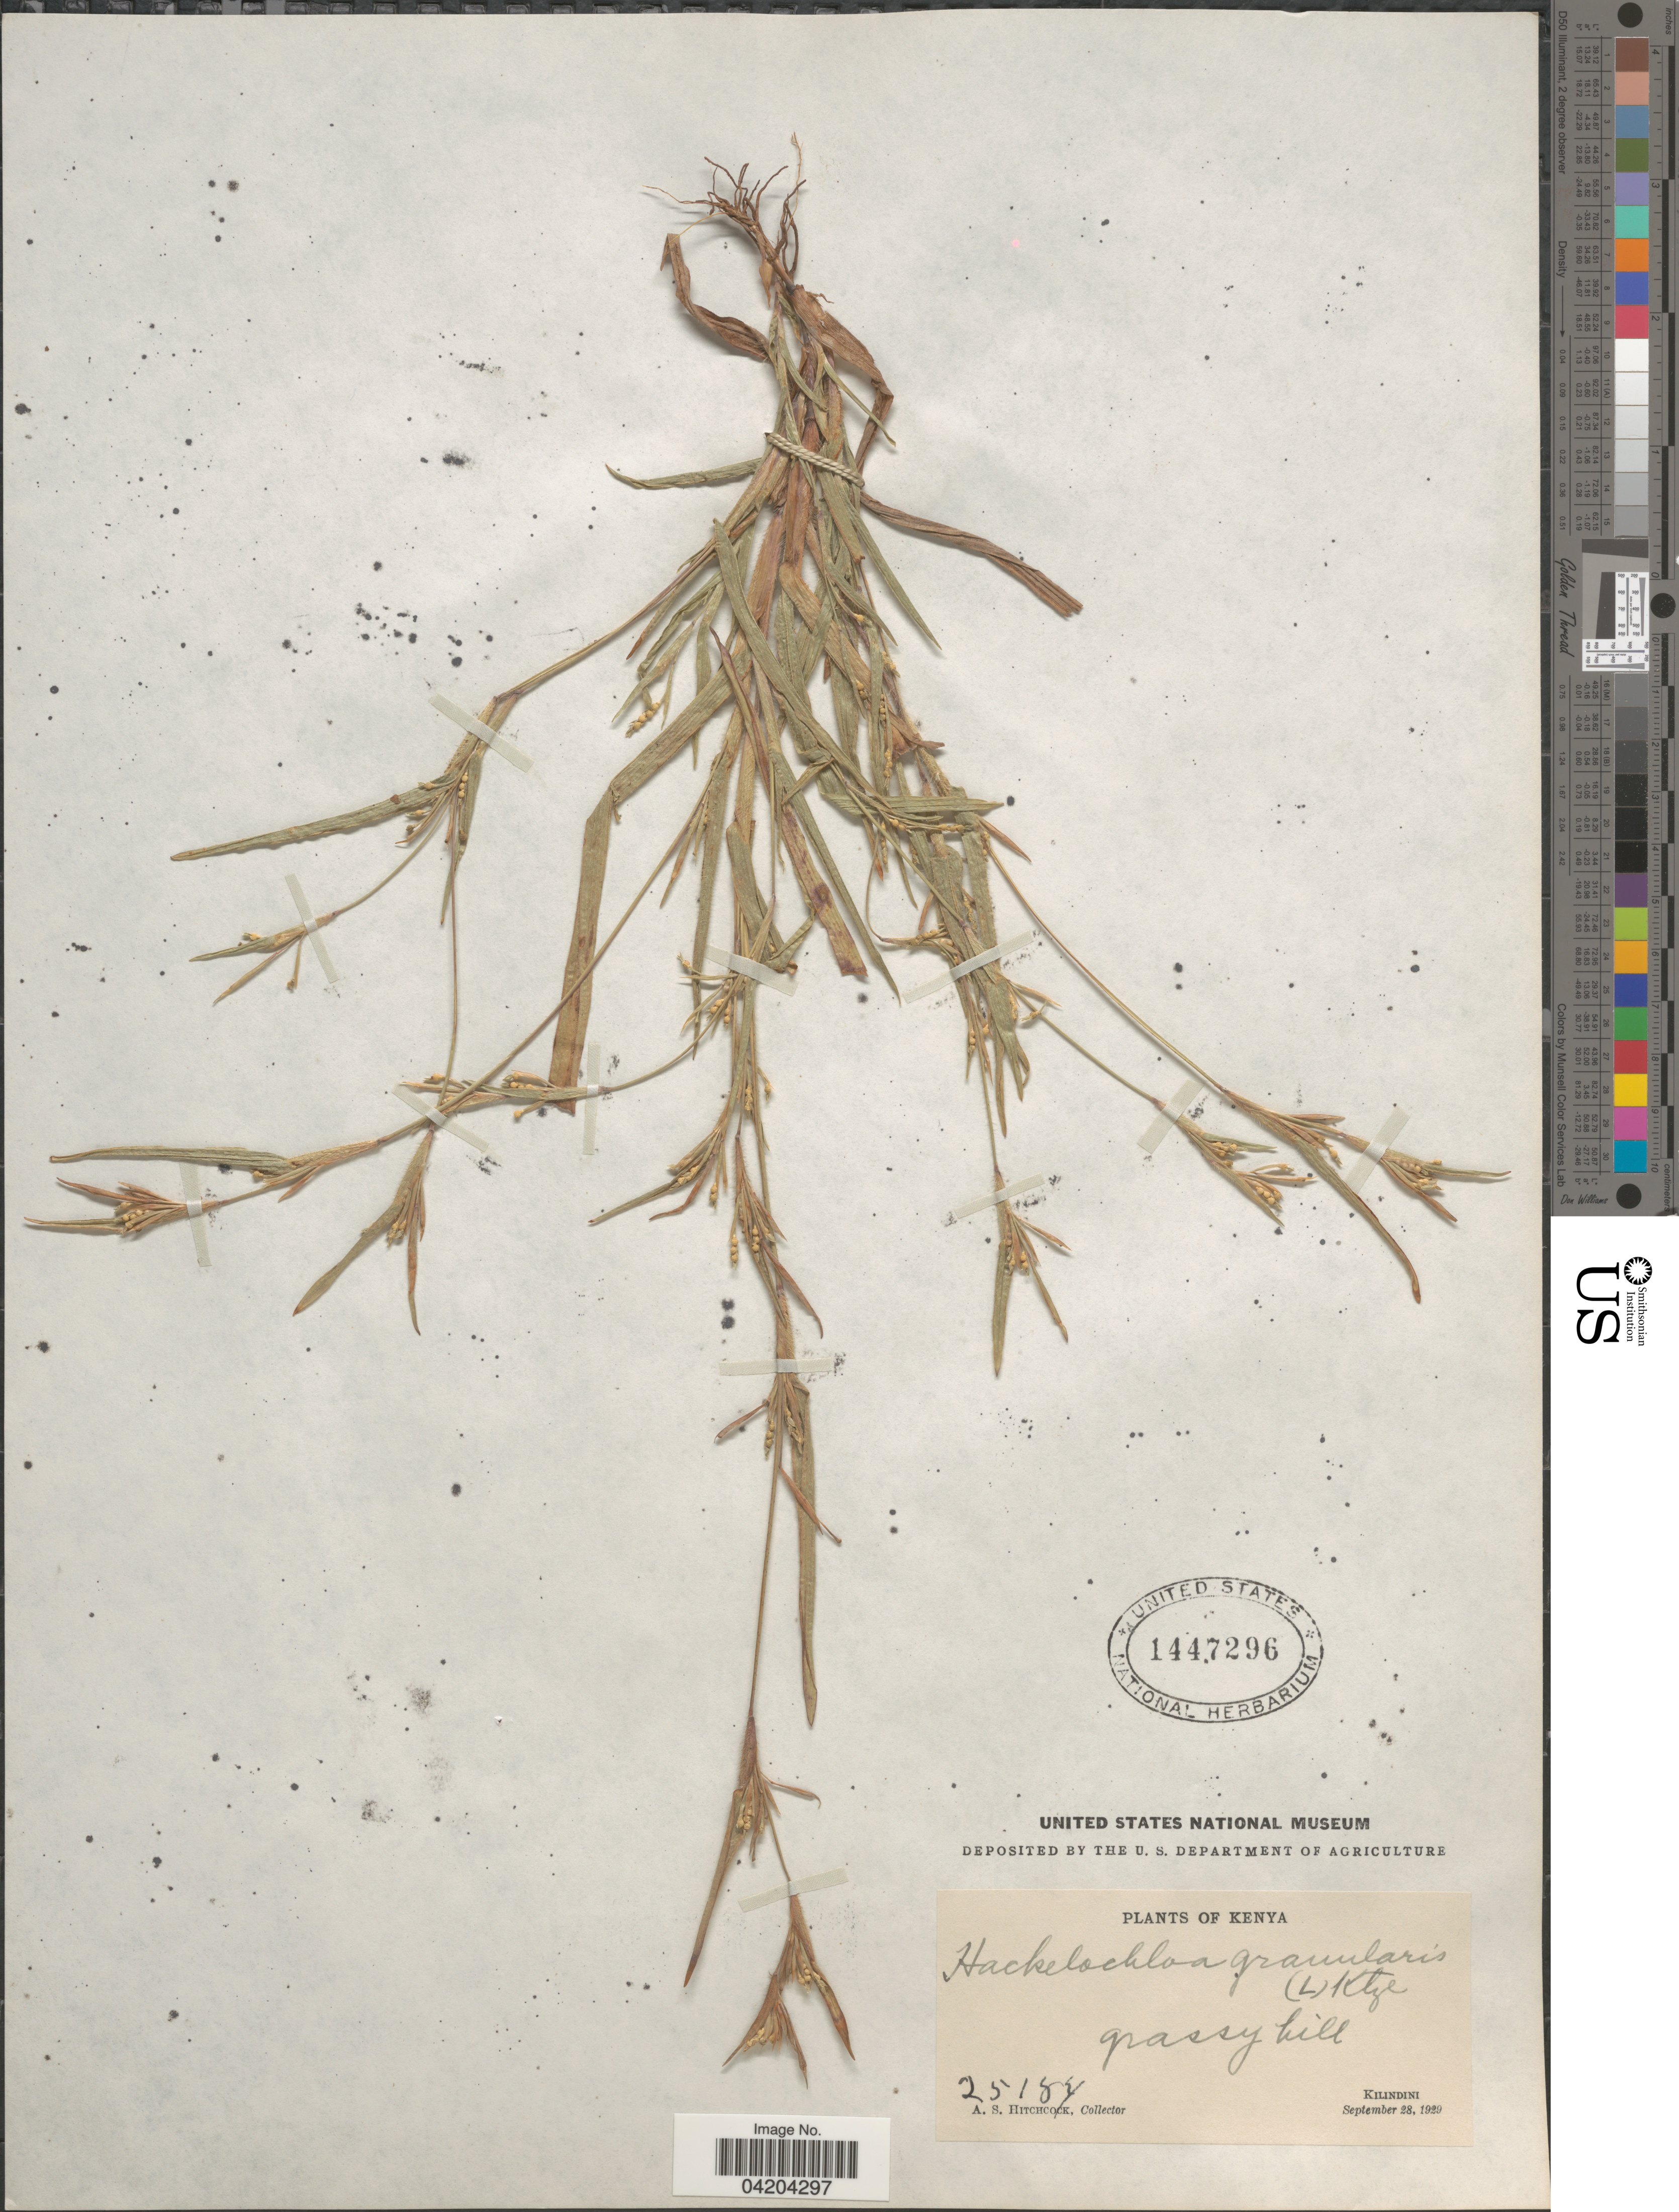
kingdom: Plantae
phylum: Tracheophyta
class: Liliopsida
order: Poales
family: Poaceae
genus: Mnesithea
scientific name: Mnesithea granularis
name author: (L.) de Koning & Sosef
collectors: A. S. Hitchcock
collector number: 25184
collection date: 1929-09-28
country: Kenya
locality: Kilindini.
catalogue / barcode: US 1447296